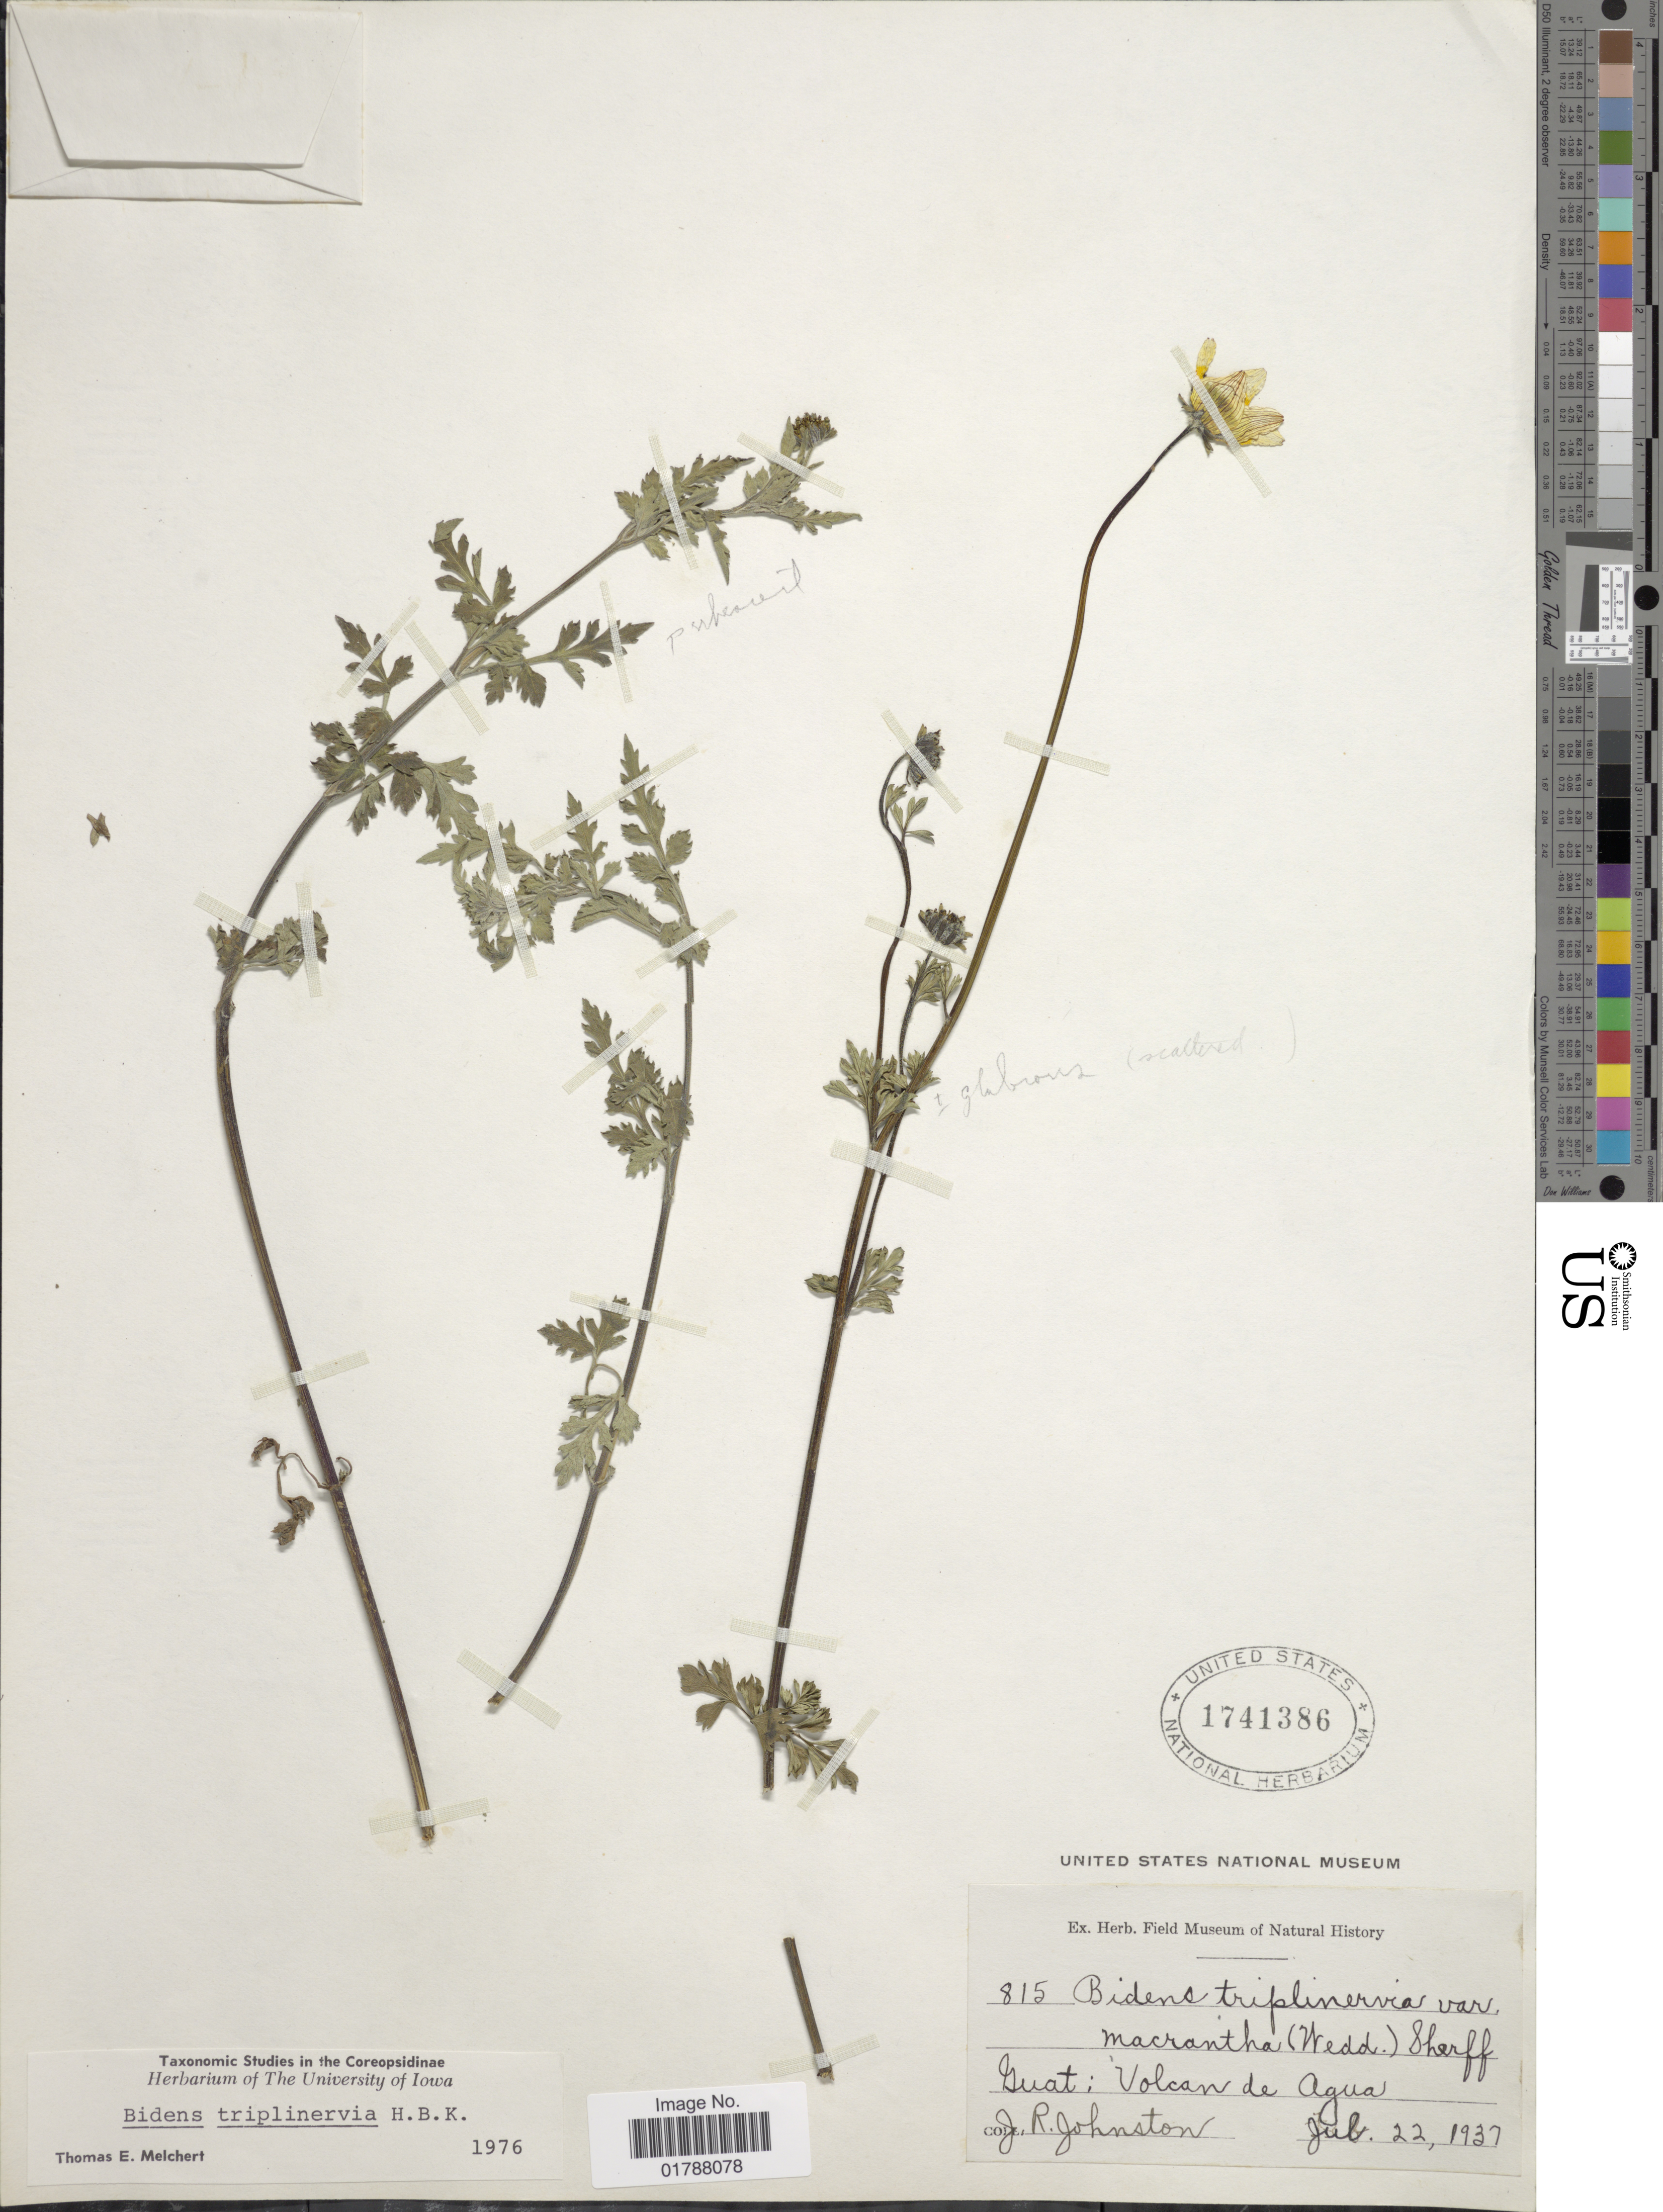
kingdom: Plantae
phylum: Tracheophyta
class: Magnoliopsida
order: Asterales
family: Asteraceae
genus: Bidens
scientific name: Bidens triplinervia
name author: Kunth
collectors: J. Johnston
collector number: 815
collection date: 1937-07-22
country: Guatemala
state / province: Guatemala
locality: Guat.: Volcan de Agua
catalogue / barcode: US 1741386